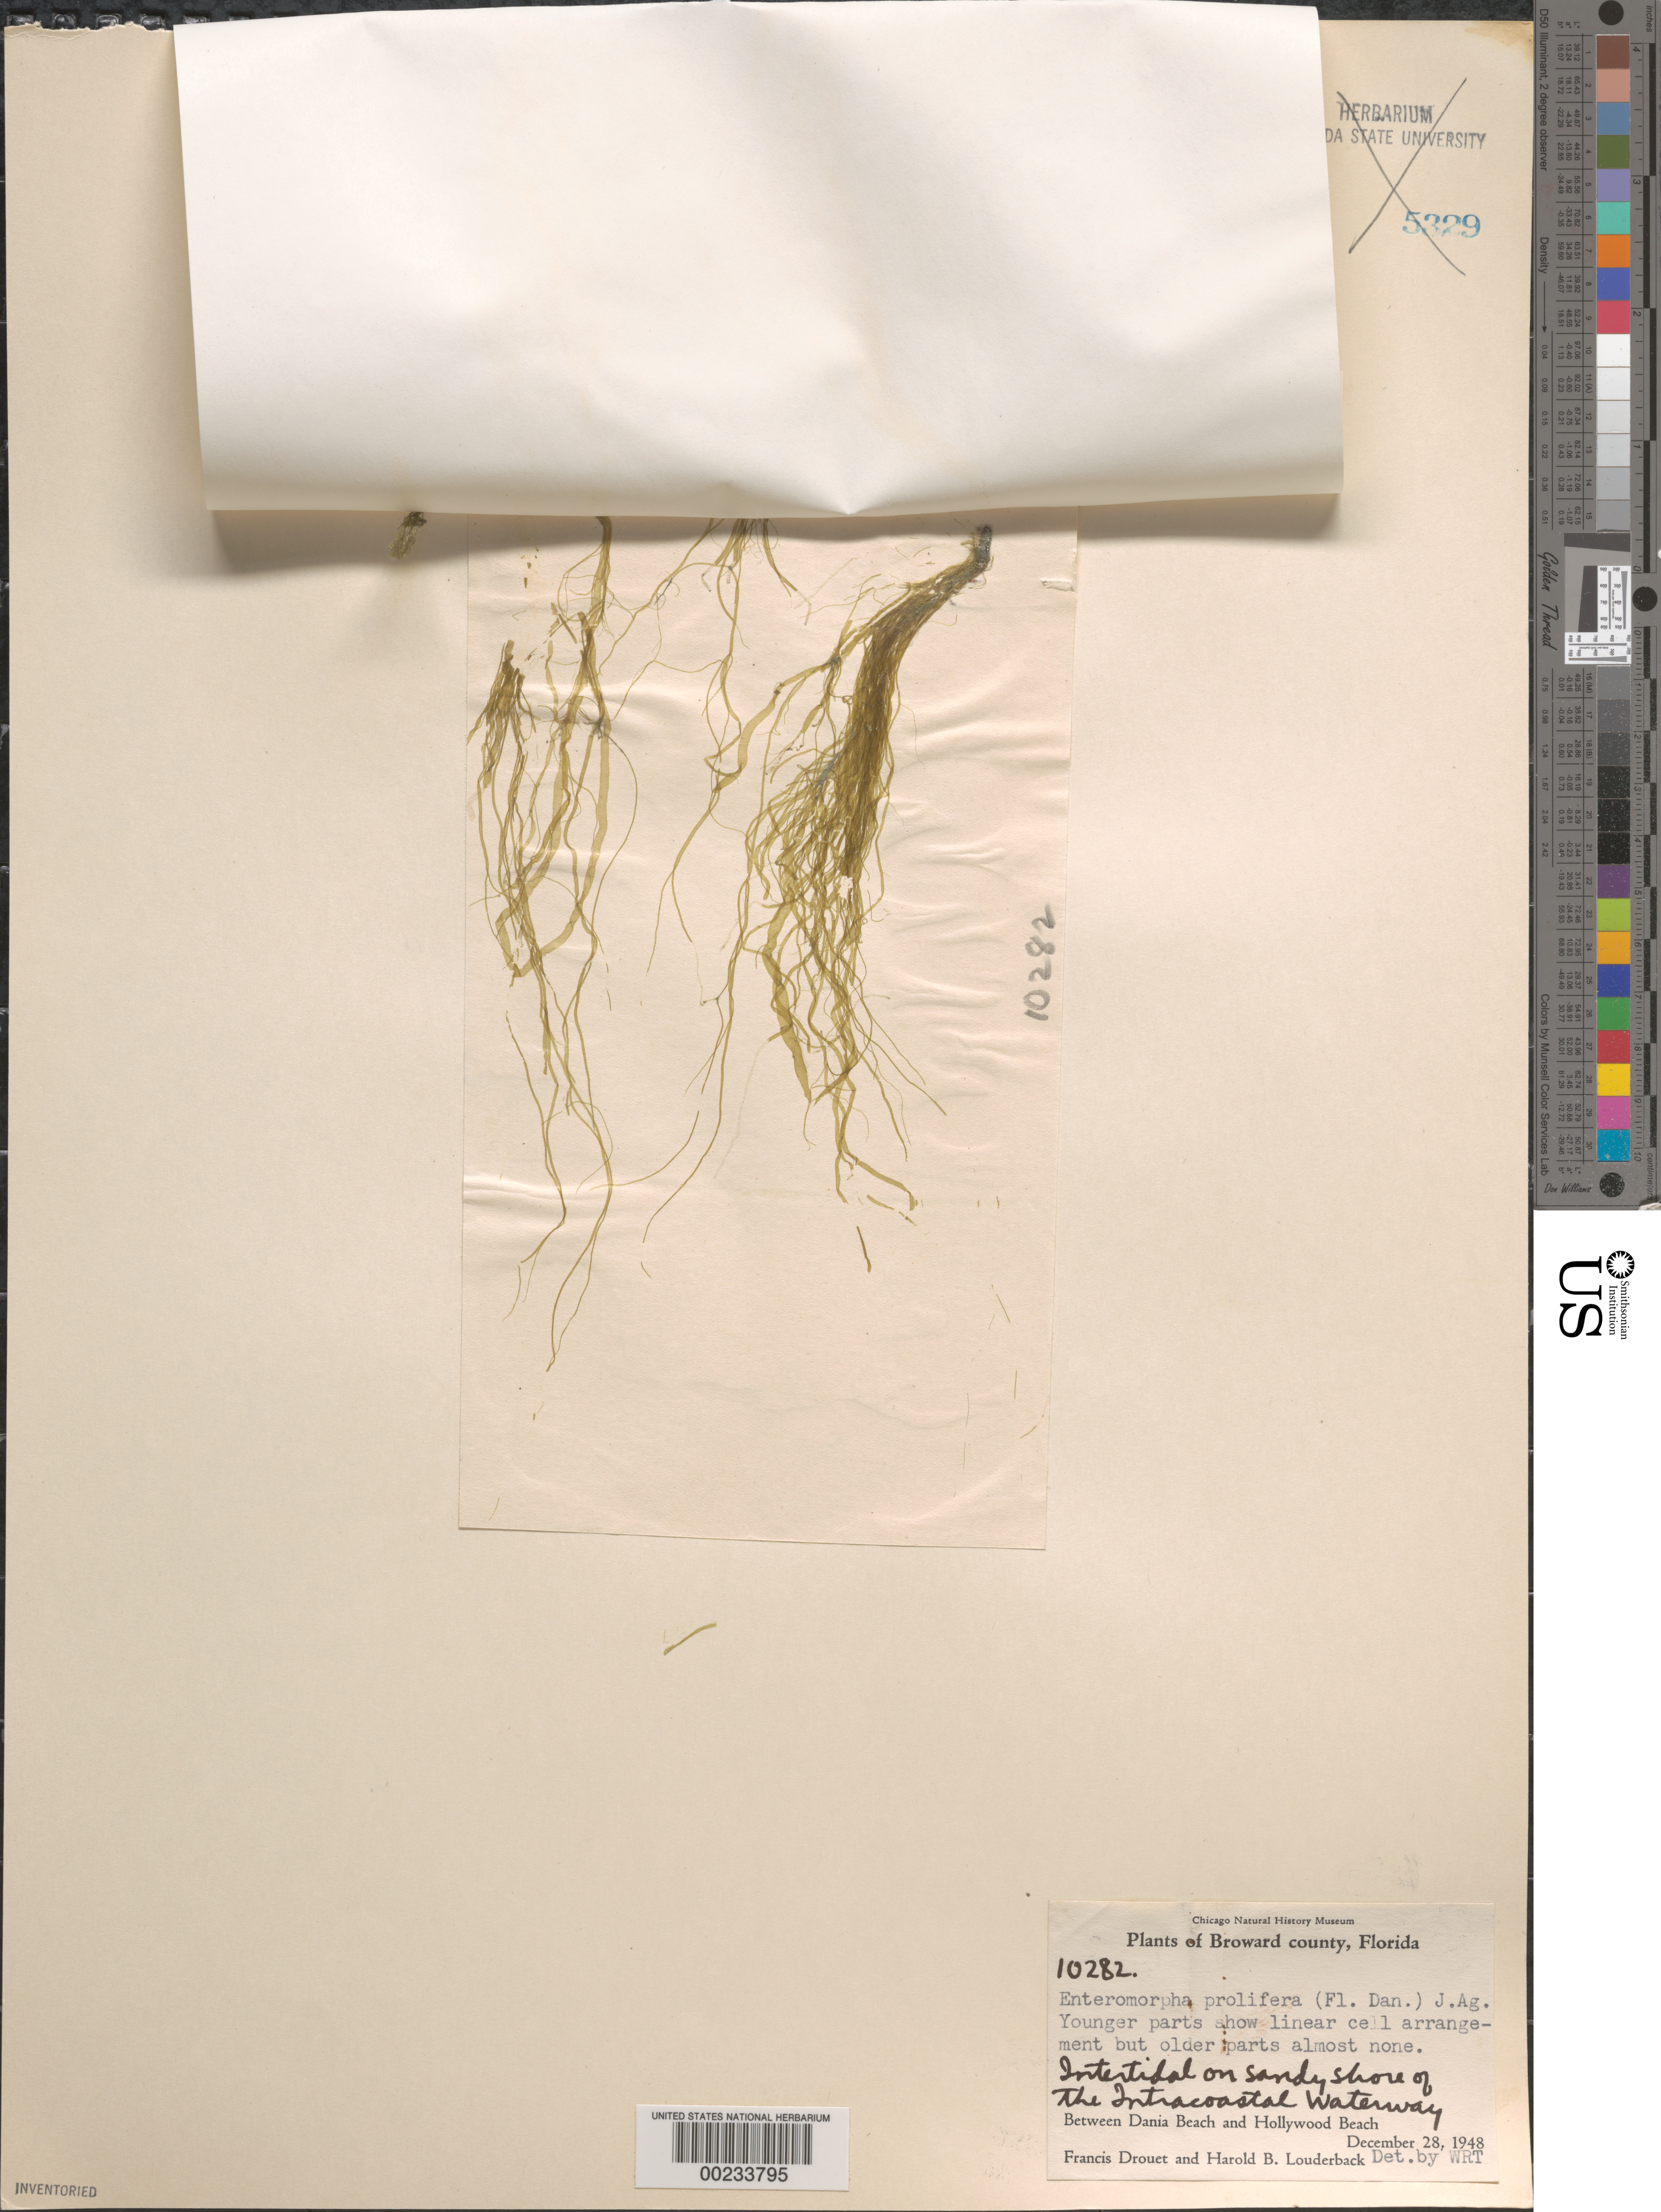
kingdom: Plantae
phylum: Chlorophyta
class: Ulvophyceae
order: Ulvales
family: Ulvaceae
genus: Ulva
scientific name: Ulva prolifera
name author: O.F. Müller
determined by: Algae name updating Project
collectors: F. E. Drouet & H. Louderback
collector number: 10282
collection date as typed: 28 Dec 1948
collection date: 1948-12-28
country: United States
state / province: Florida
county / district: Broward County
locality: Intracoastal Waterway between Dania Beach and Hollywood Beach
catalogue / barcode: US 19613